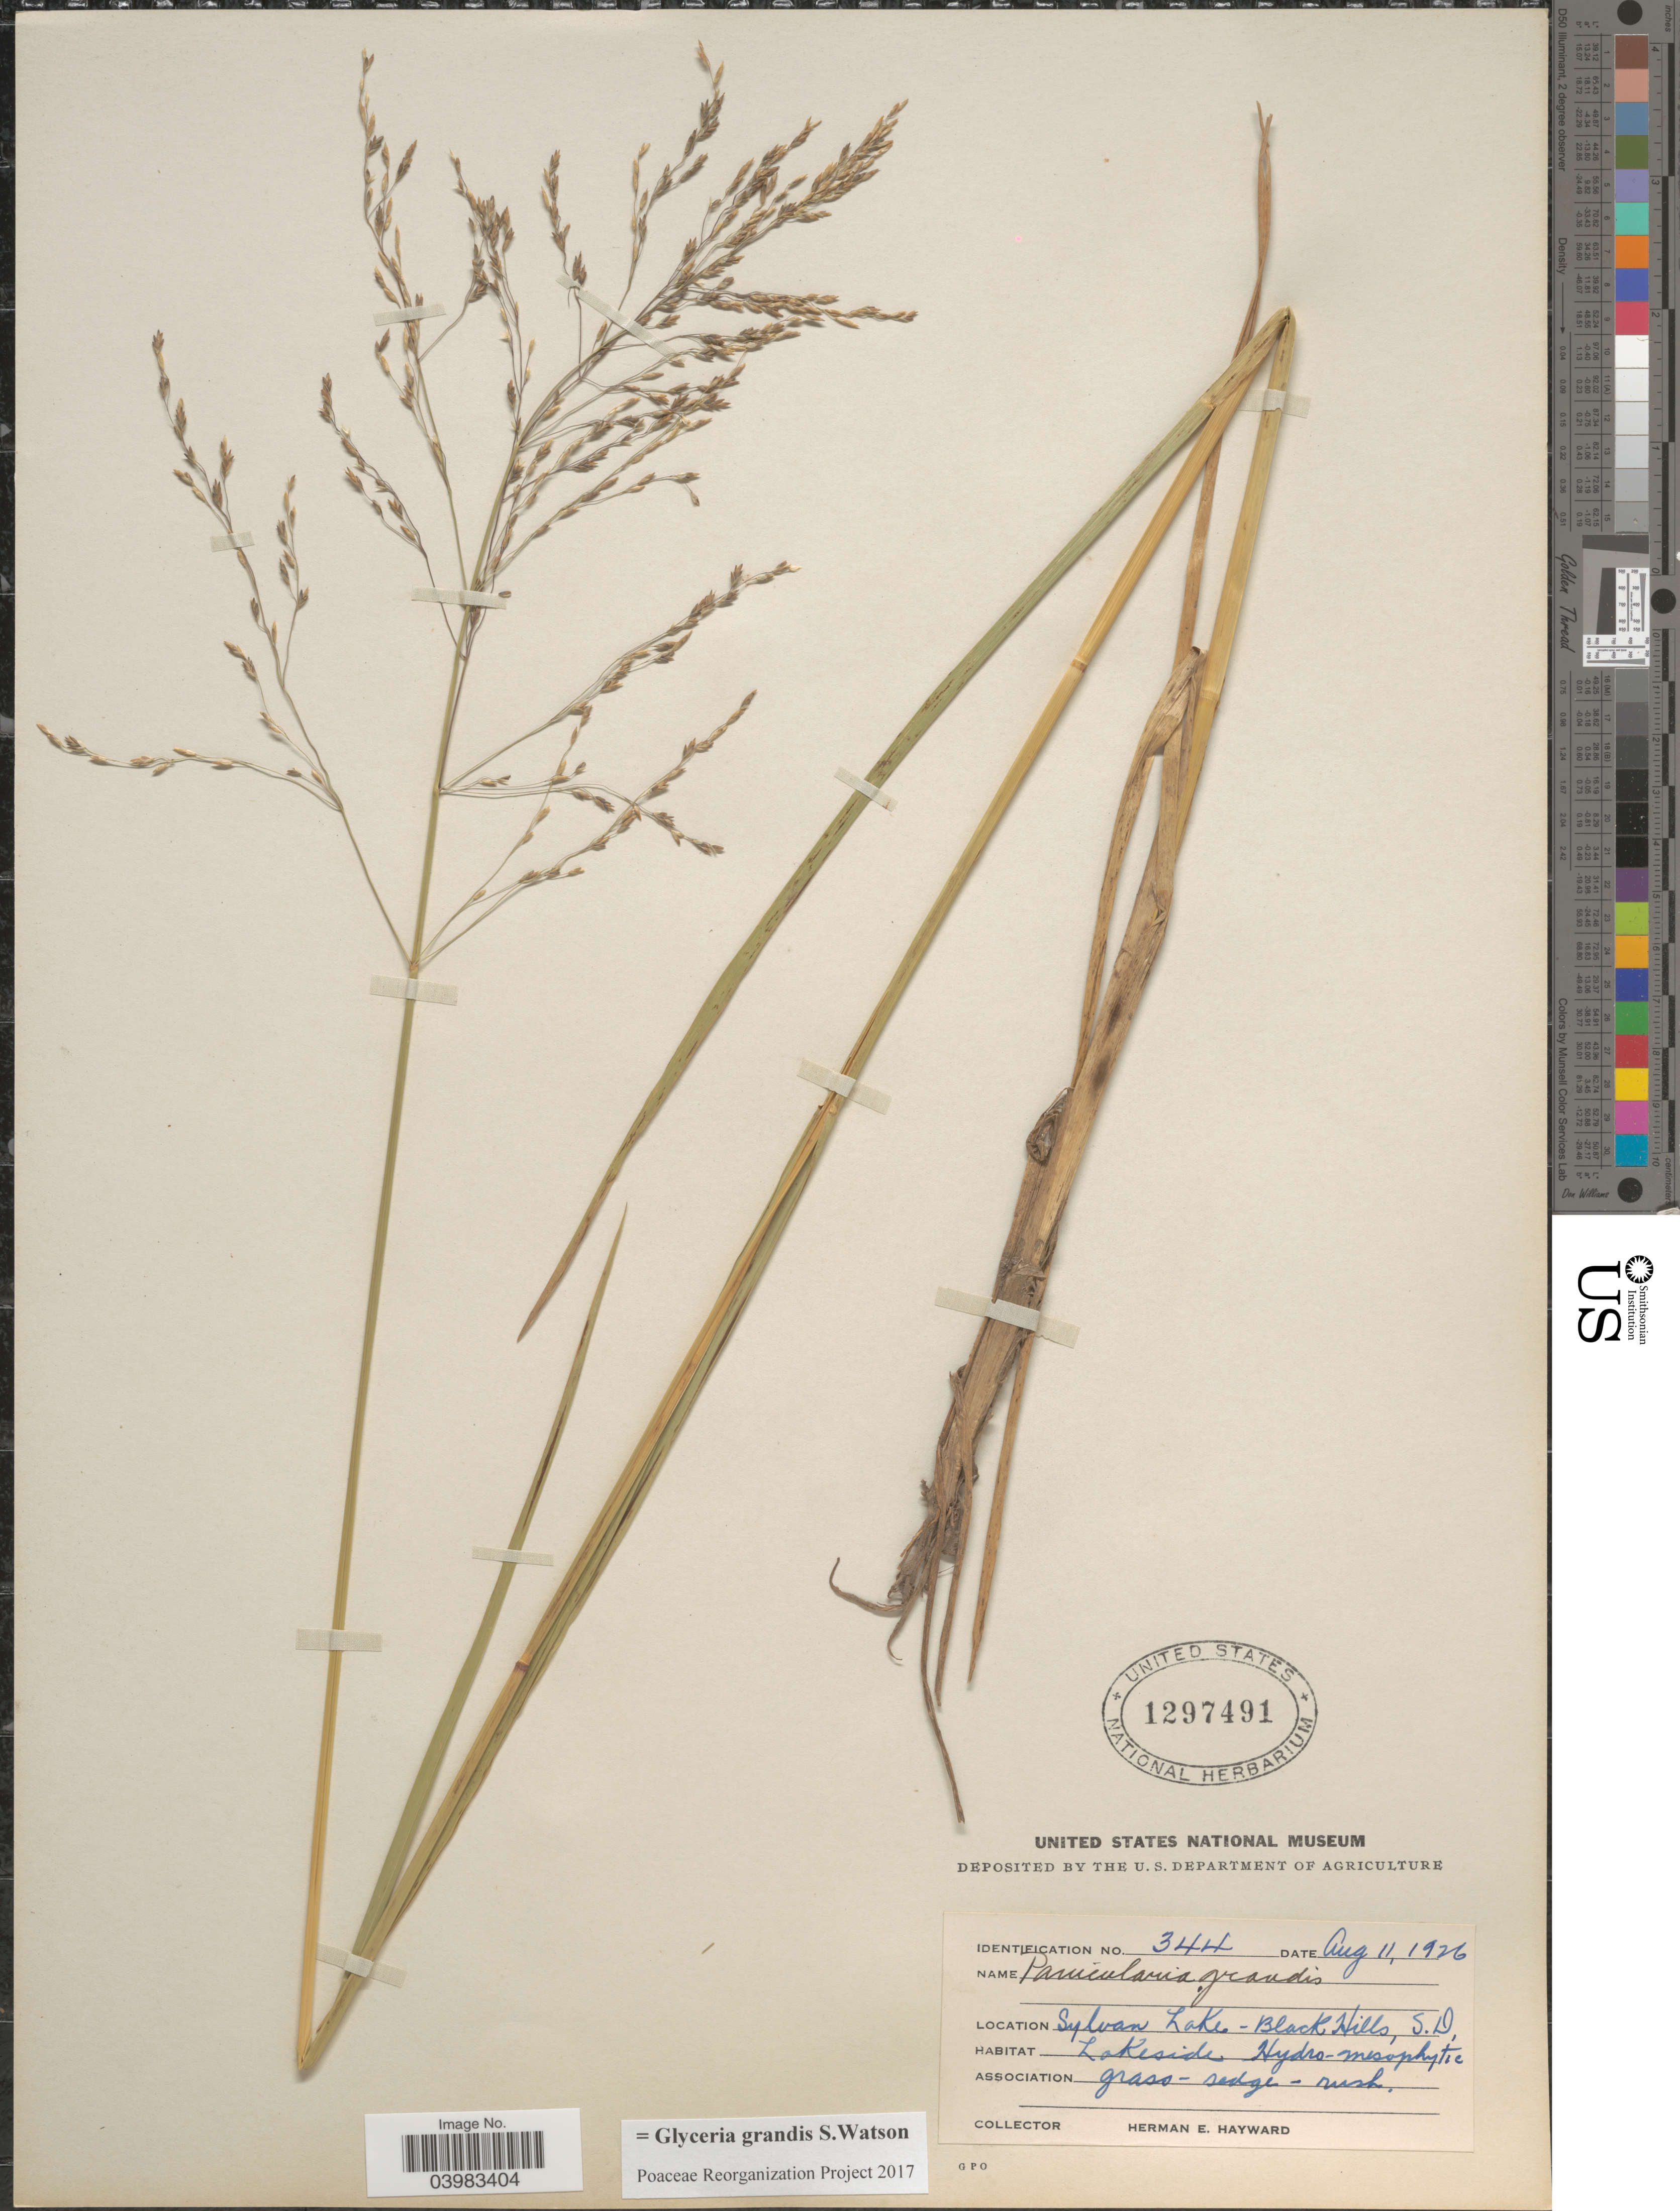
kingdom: Plantae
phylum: Tracheophyta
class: Liliopsida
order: Poales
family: Poaceae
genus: Glyceria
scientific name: Glyceria grandis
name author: S. Watson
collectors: H. Hayward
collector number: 344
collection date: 1926-08-11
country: United States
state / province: South Dakota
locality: Sylvan Lake - Black Hills. Lakeside.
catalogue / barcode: US 1297491